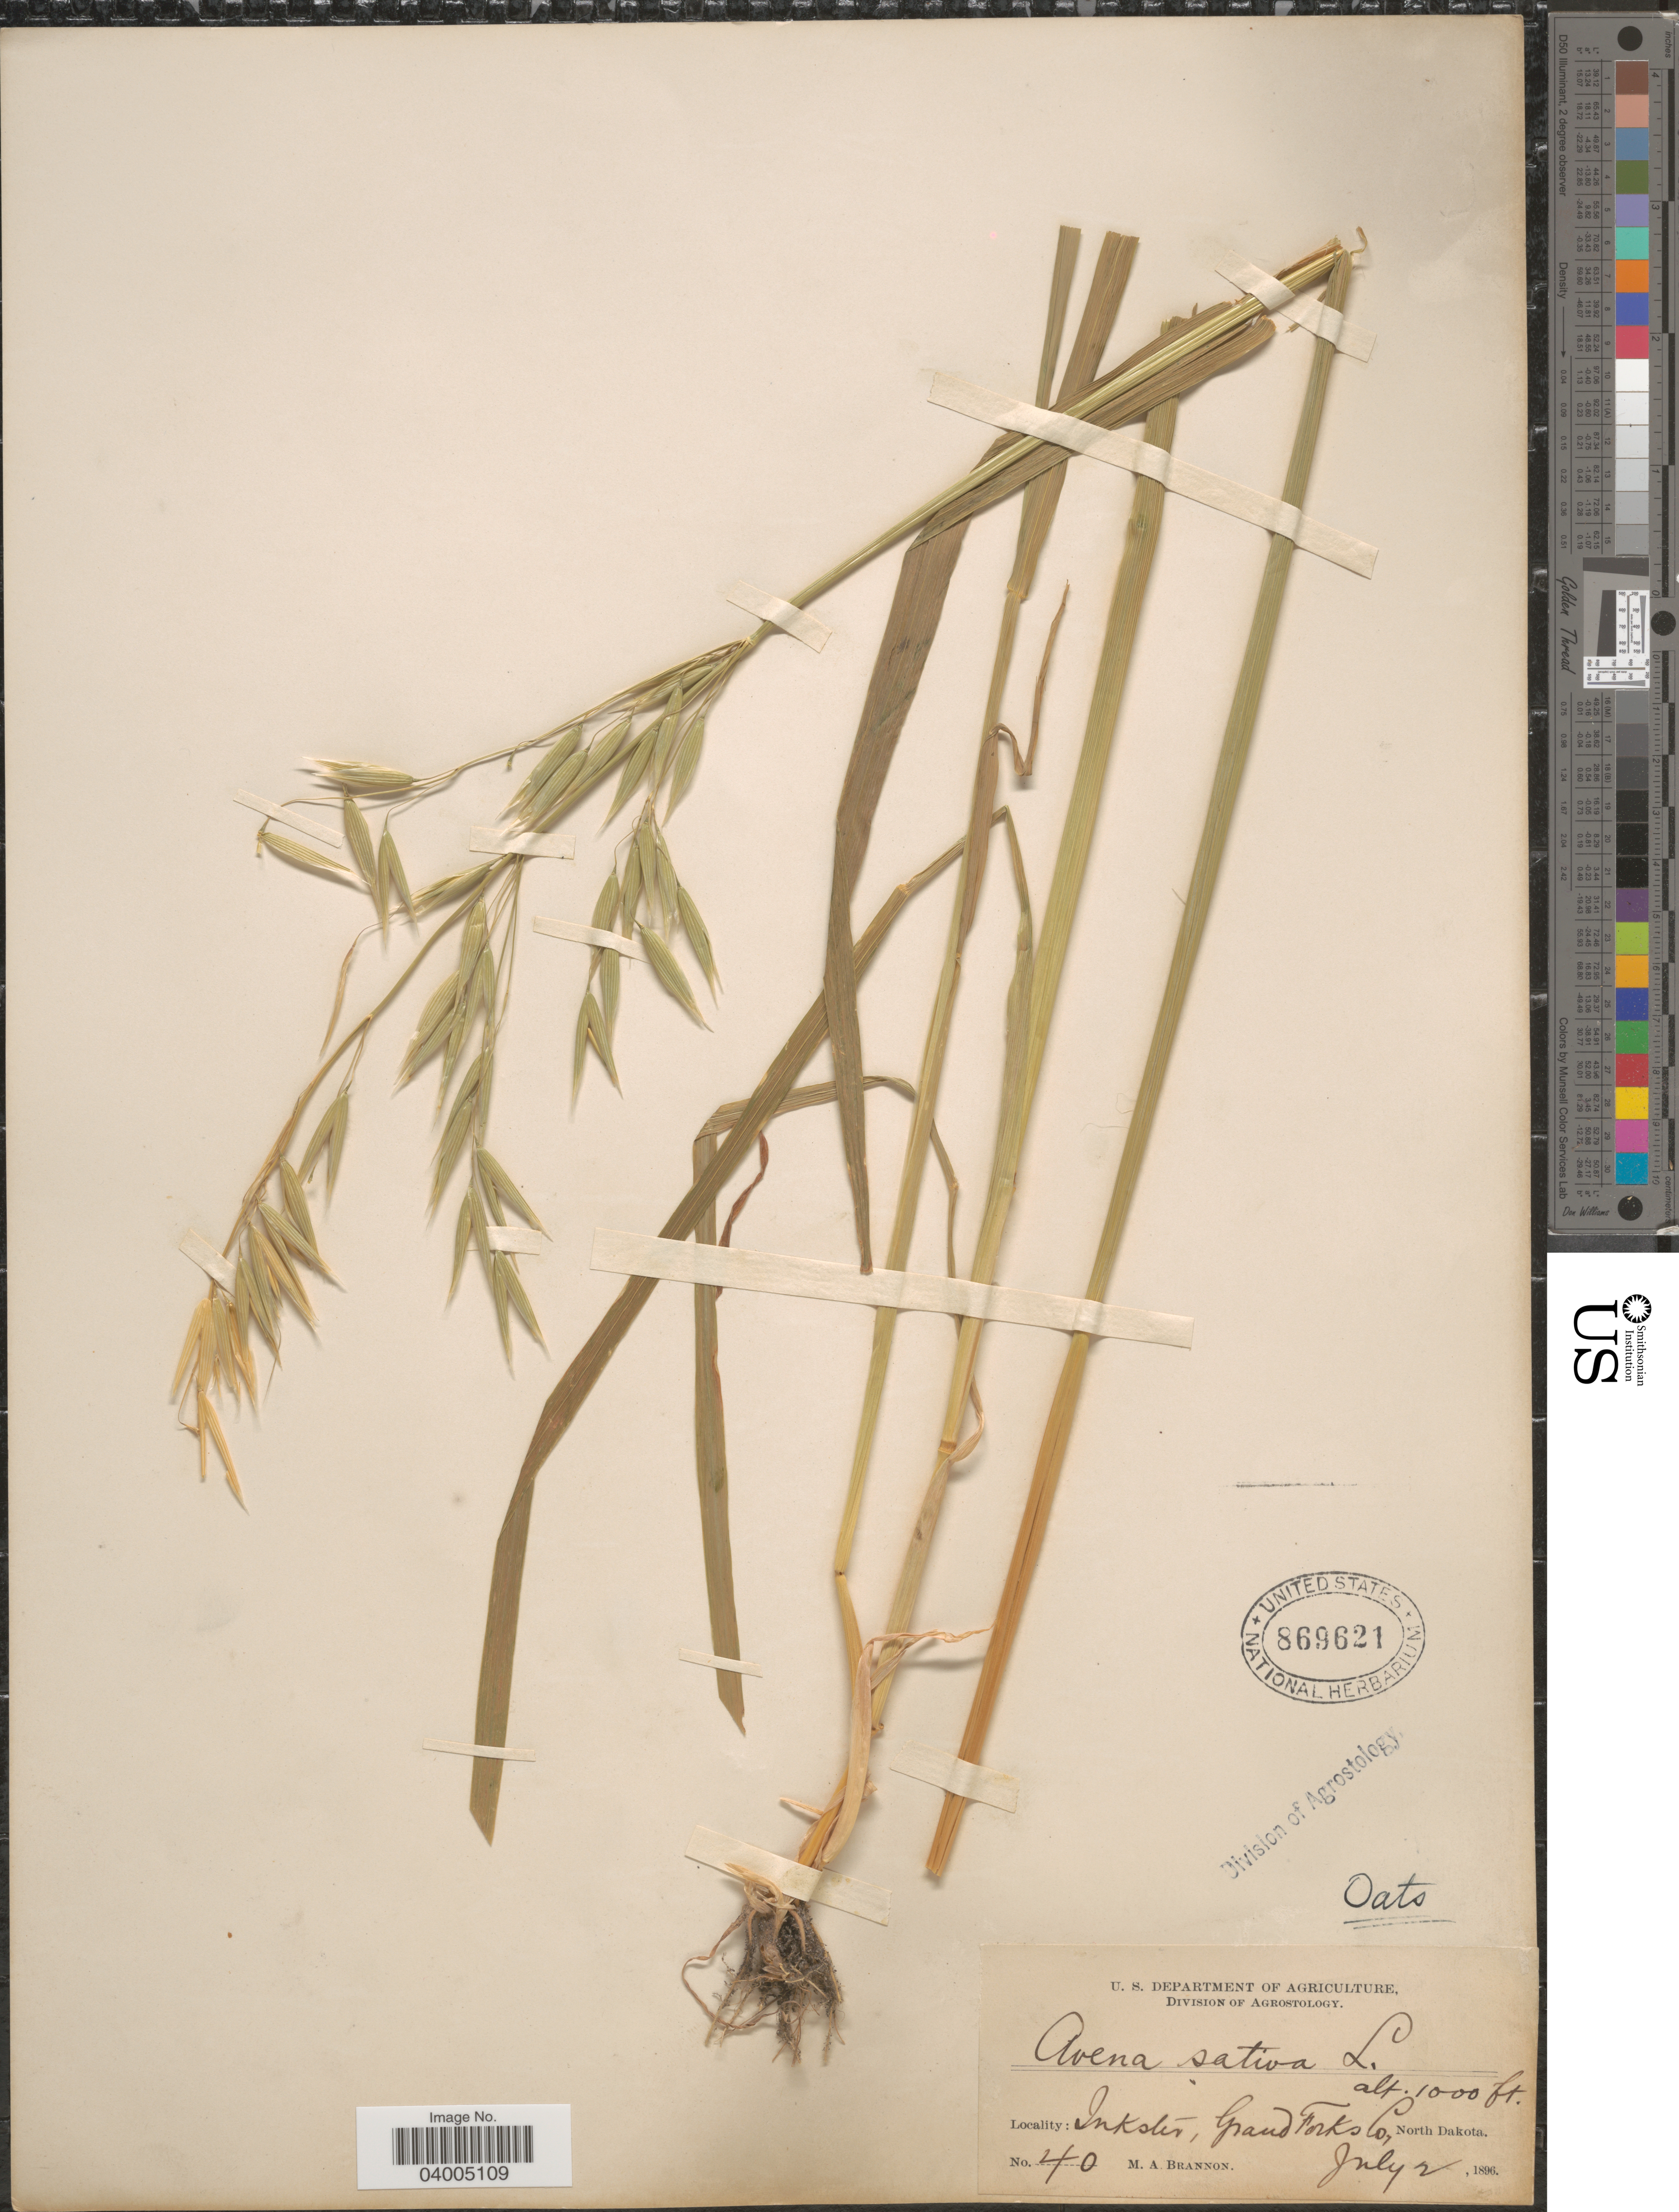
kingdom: Plantae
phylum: Tracheophyta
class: Liliopsida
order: Poales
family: Poaceae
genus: Avena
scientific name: Avena sativa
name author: L.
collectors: M. Brannon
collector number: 40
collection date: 1896-07-02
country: United States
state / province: North Dakota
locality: Inkster, Grand Forks Co.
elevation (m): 305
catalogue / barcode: US 869621